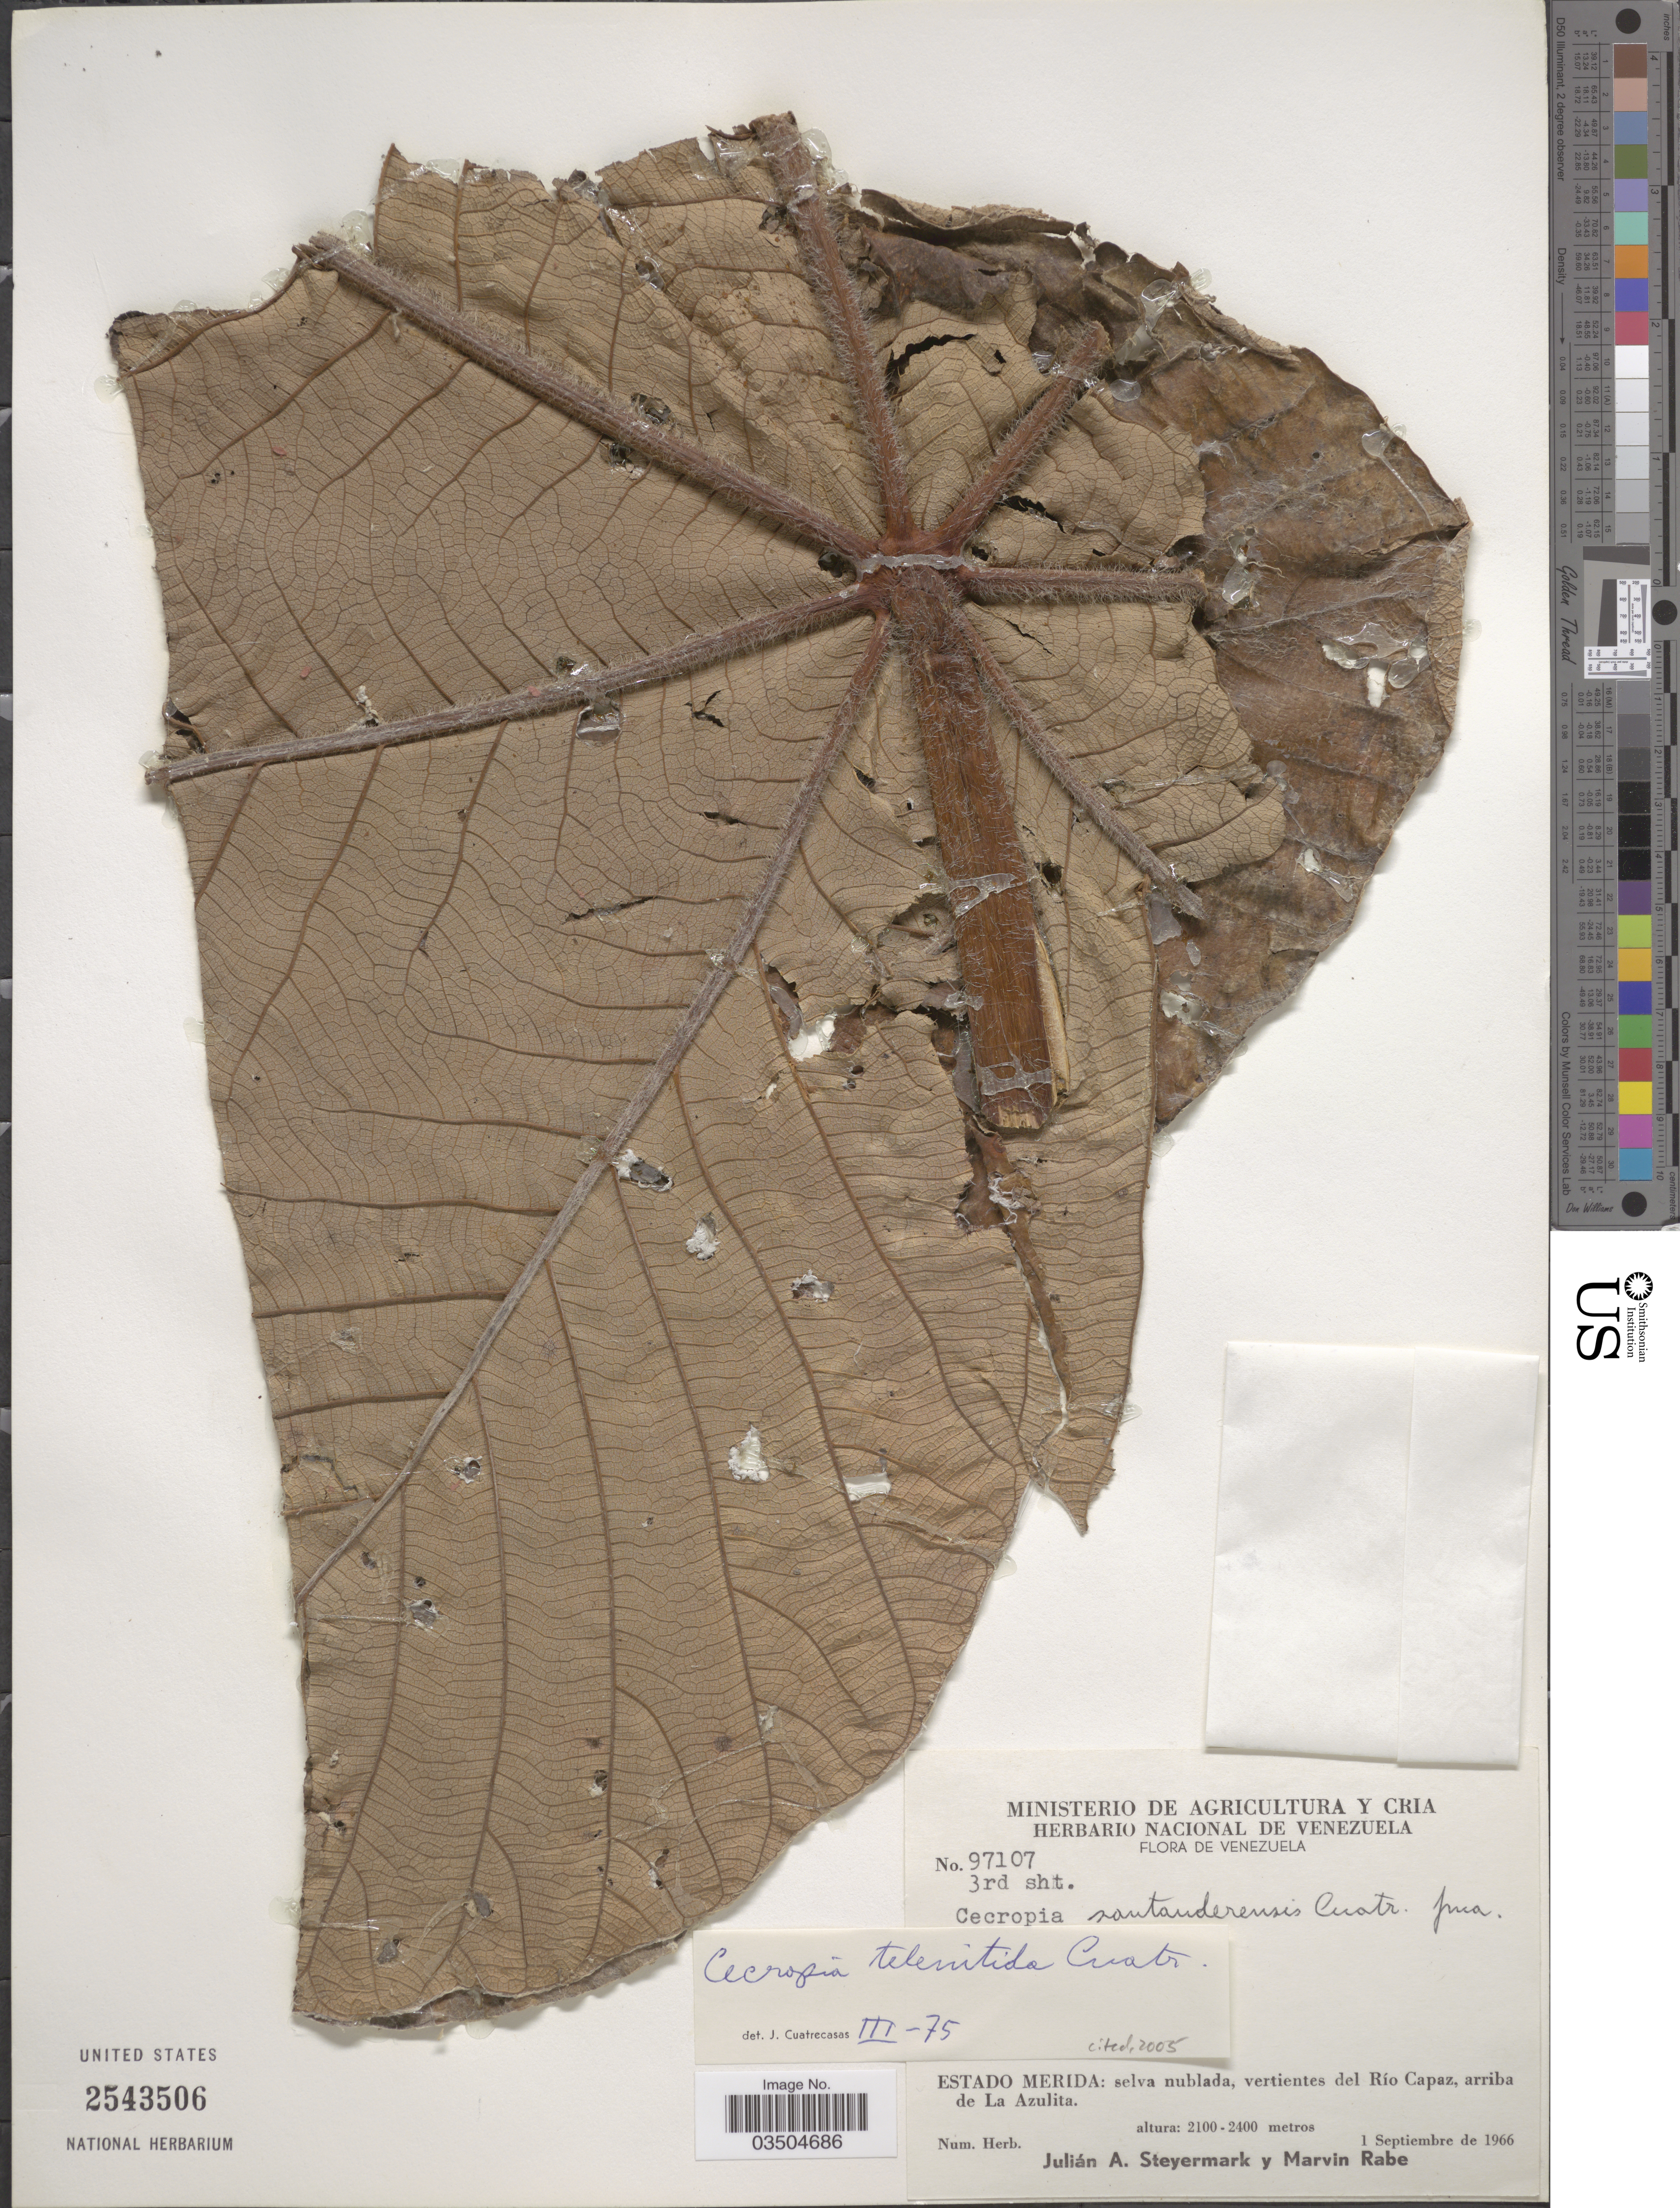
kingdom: Plantae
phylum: Tracheophyta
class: Magnoliopsida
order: Rosales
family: Urticaceae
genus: Cecropia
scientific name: Cecropia telenitida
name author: Cuatrec.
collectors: J. Steyermark & M. Rabe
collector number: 97107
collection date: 1966-09-01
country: Venezuela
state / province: Merida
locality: selva nublada, vertientes del Río Capaz, arriba de La Azulita.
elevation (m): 2100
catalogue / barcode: US 2543506